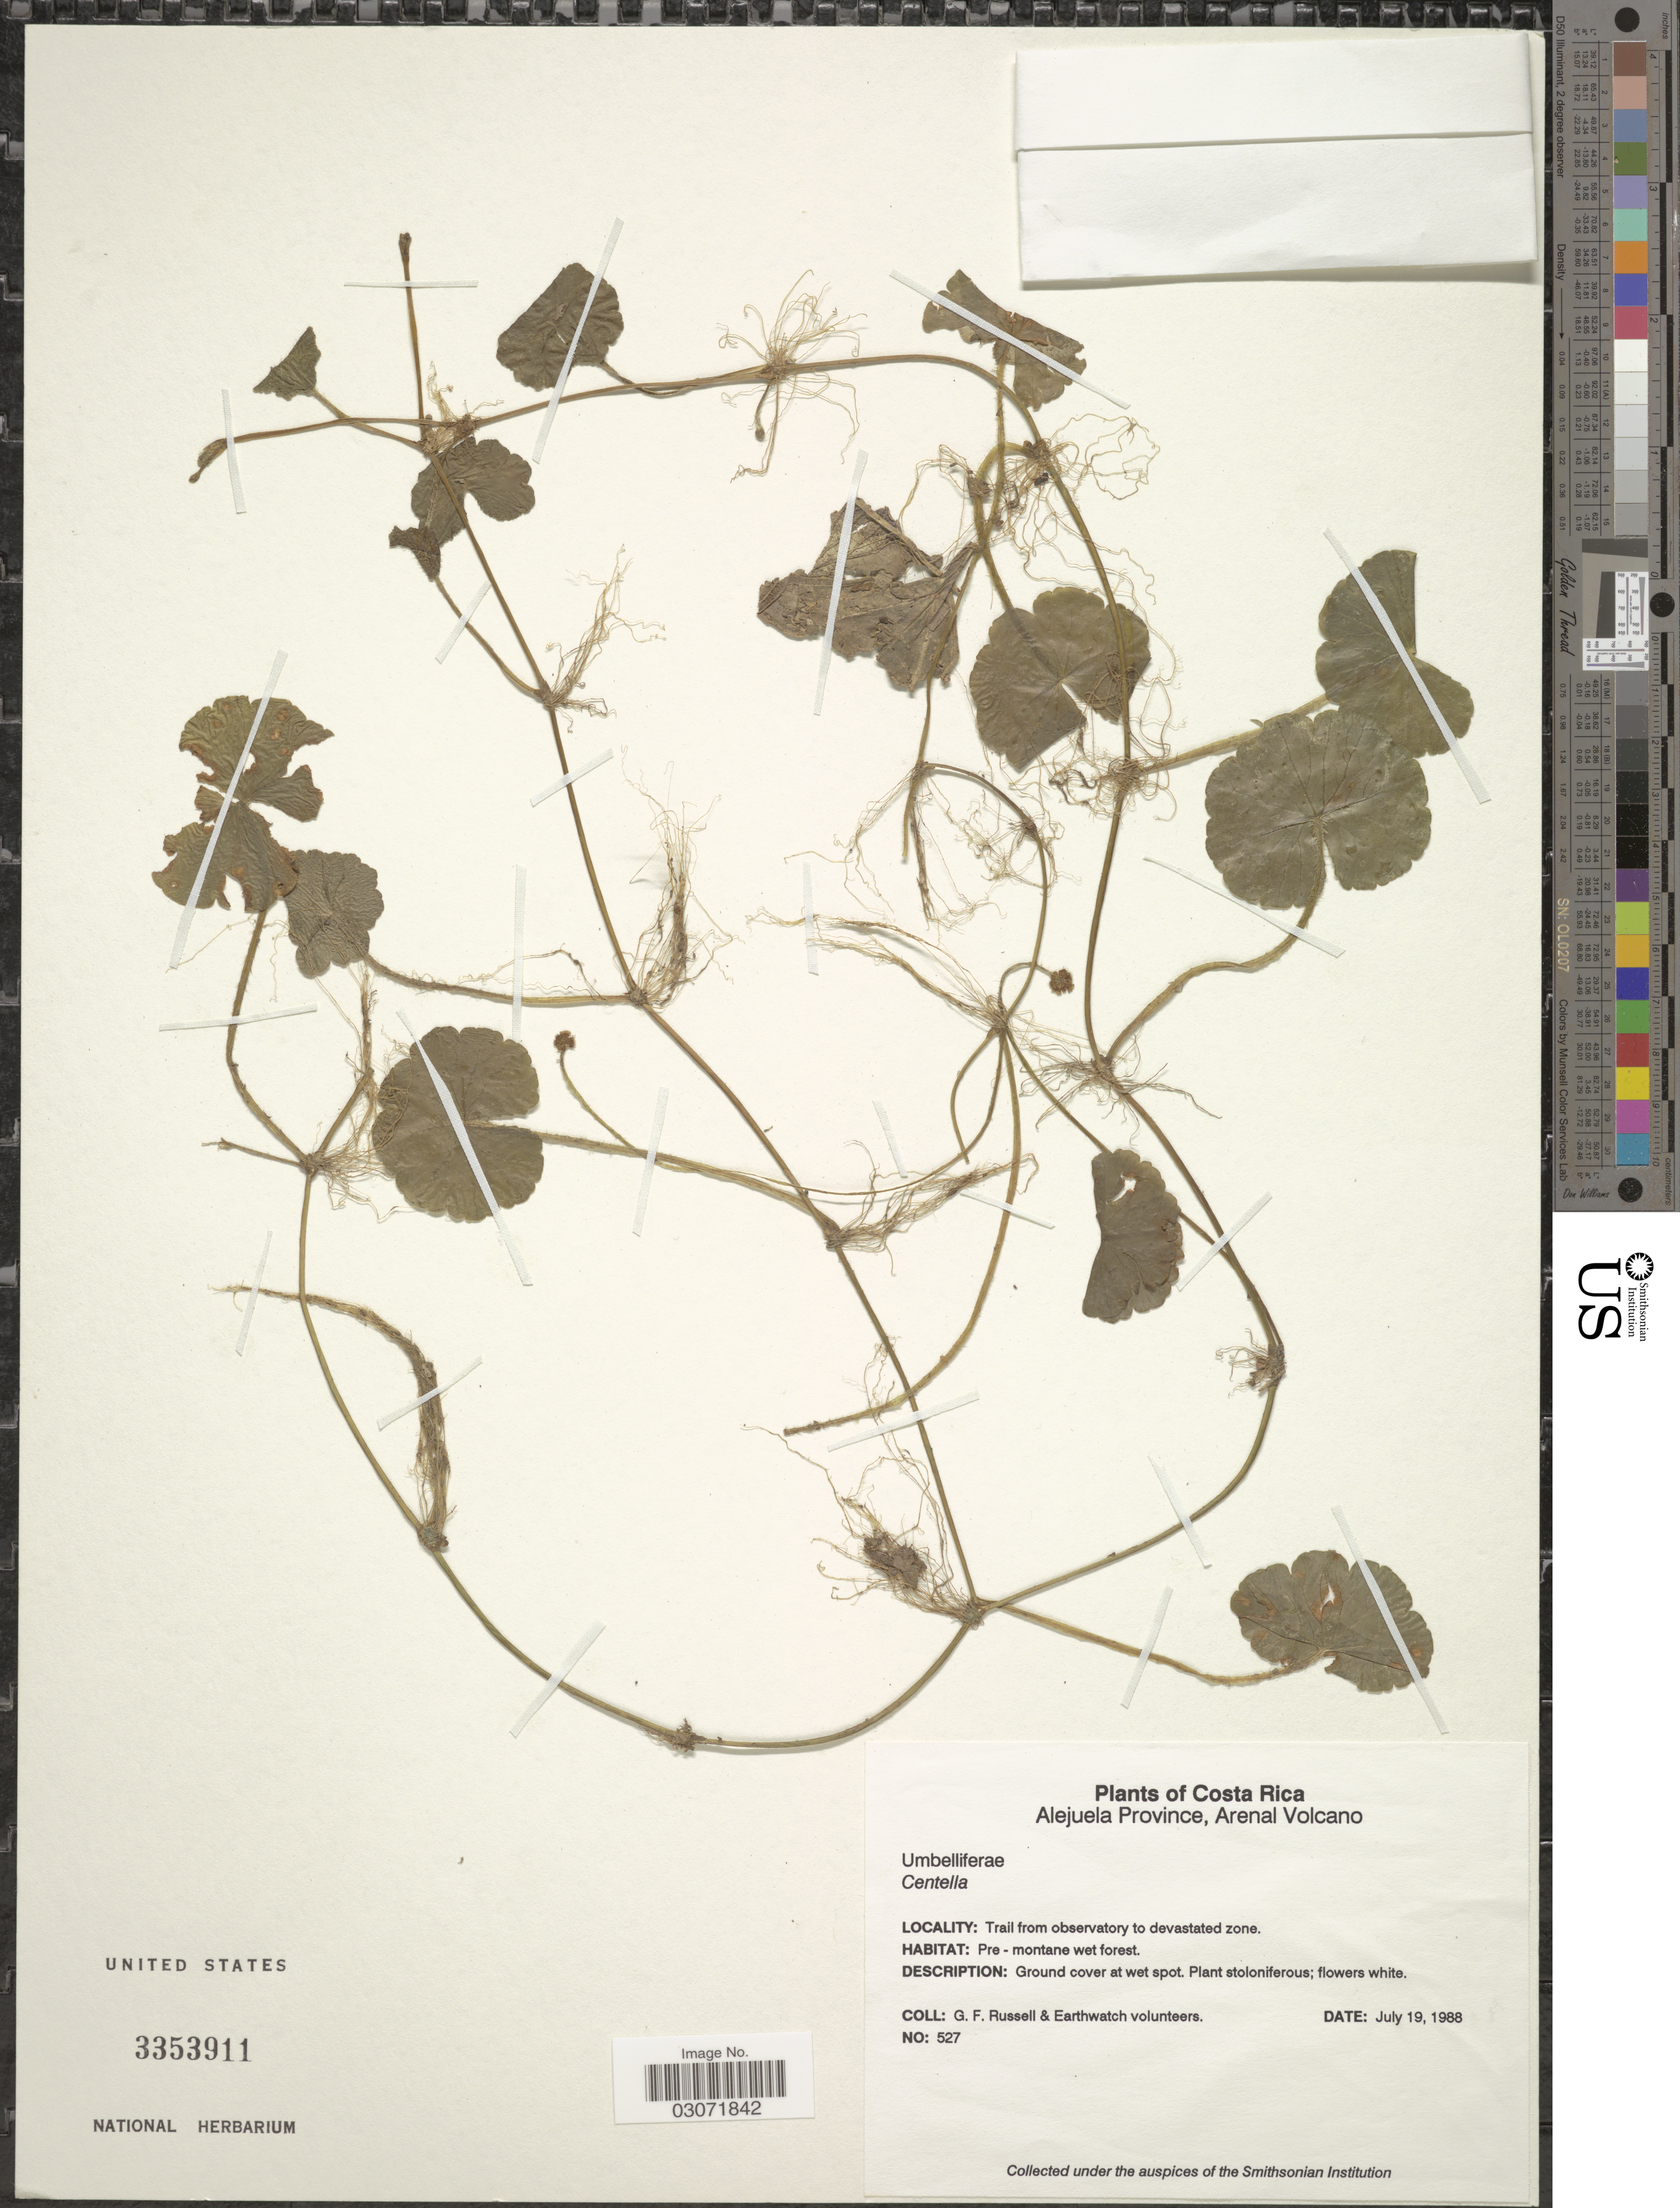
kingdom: Plantae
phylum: Tracheophyta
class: Magnoliopsida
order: Apiales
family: Apiaceae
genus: Centella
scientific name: Centella asiatica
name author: (L.) Urb.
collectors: G. Russell & Earthwatch Volunteers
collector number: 527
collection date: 1988-07-19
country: Costa Rica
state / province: Alajuela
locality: Arenal Volcano. Trail from observatory to devastated zone.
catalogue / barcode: US 3353911